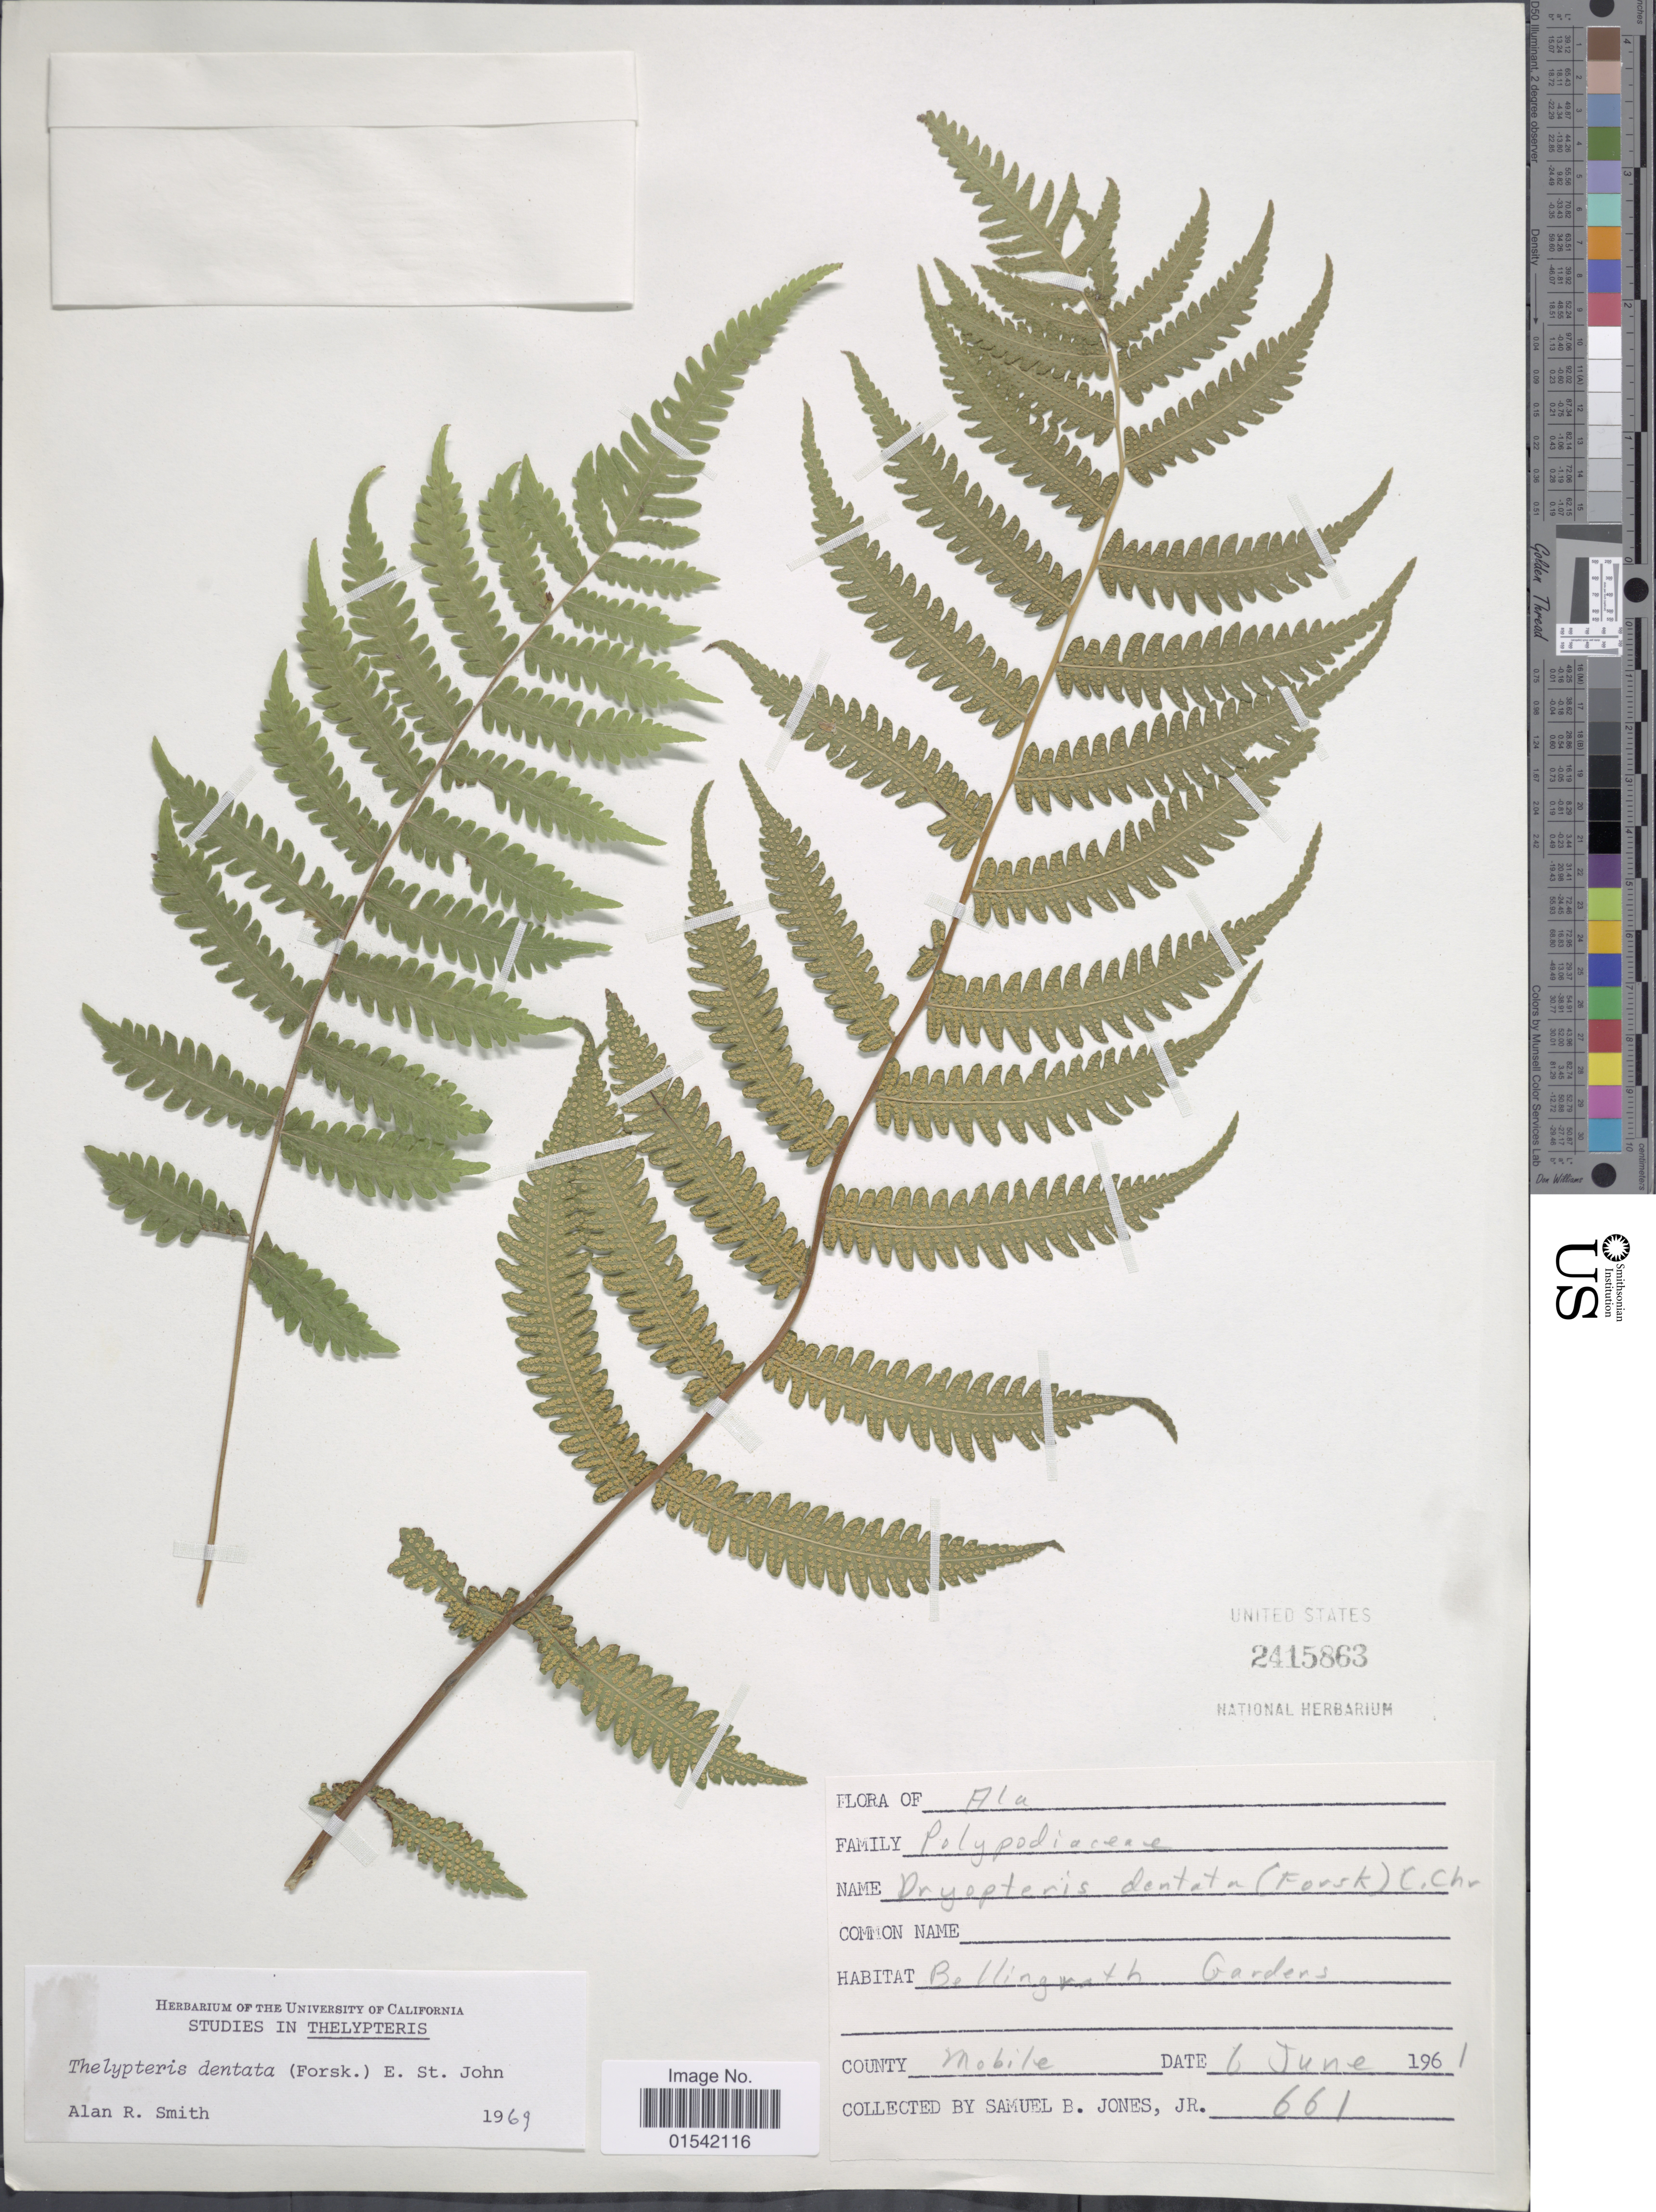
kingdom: Plantae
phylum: Tracheophyta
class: Polypodiopsida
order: Polypodiales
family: Thelypteridaceae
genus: Cyclosorus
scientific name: Cyclosorus dentatus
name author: (Forssk.) Ching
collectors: S. B. Jones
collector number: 661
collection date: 1961-06-06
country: United States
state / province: Alabama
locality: Ala, Bellingrath Gardens, County Mobile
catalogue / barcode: US 2415863